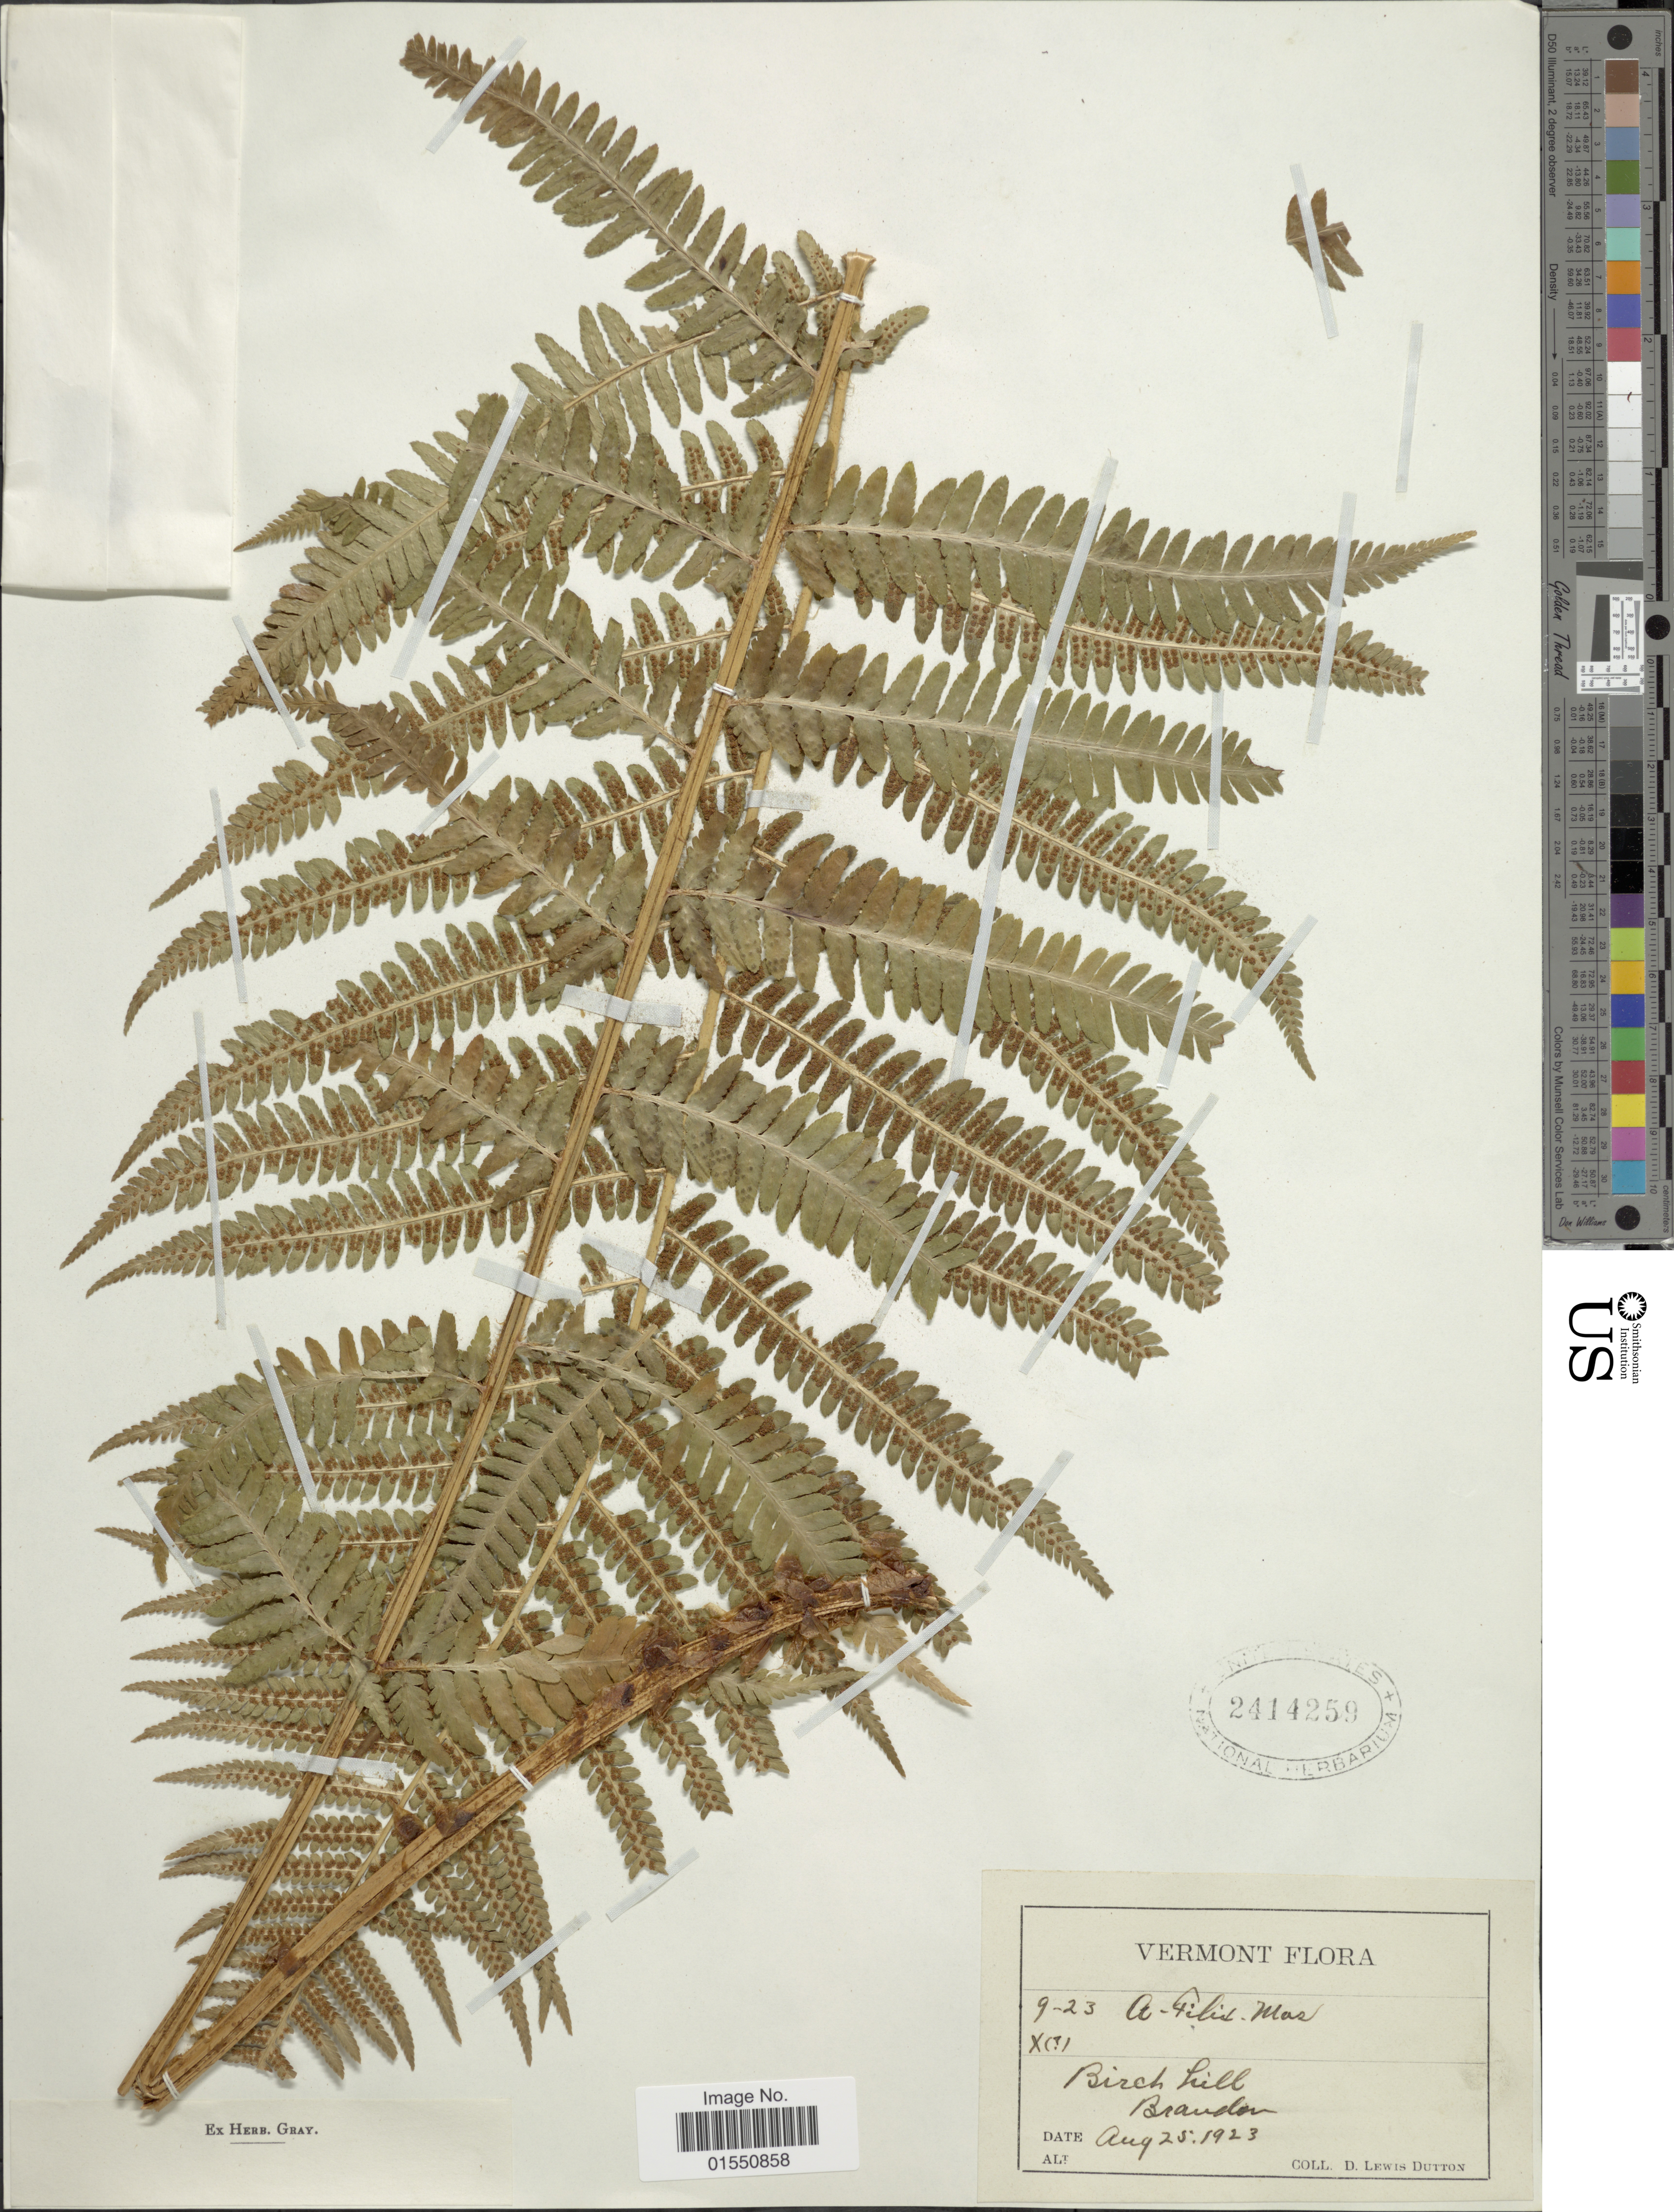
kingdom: Plantae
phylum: Tracheophyta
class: Polypodiopsida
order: Polypodiales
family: Dryopteridaceae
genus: Dryopteris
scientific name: Dryopteris filix-mas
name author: (L.) Schott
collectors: D. Dutton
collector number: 9-23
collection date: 1923-08-25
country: United States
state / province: Vermont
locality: Birch hill. Branden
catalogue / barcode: US 2412259